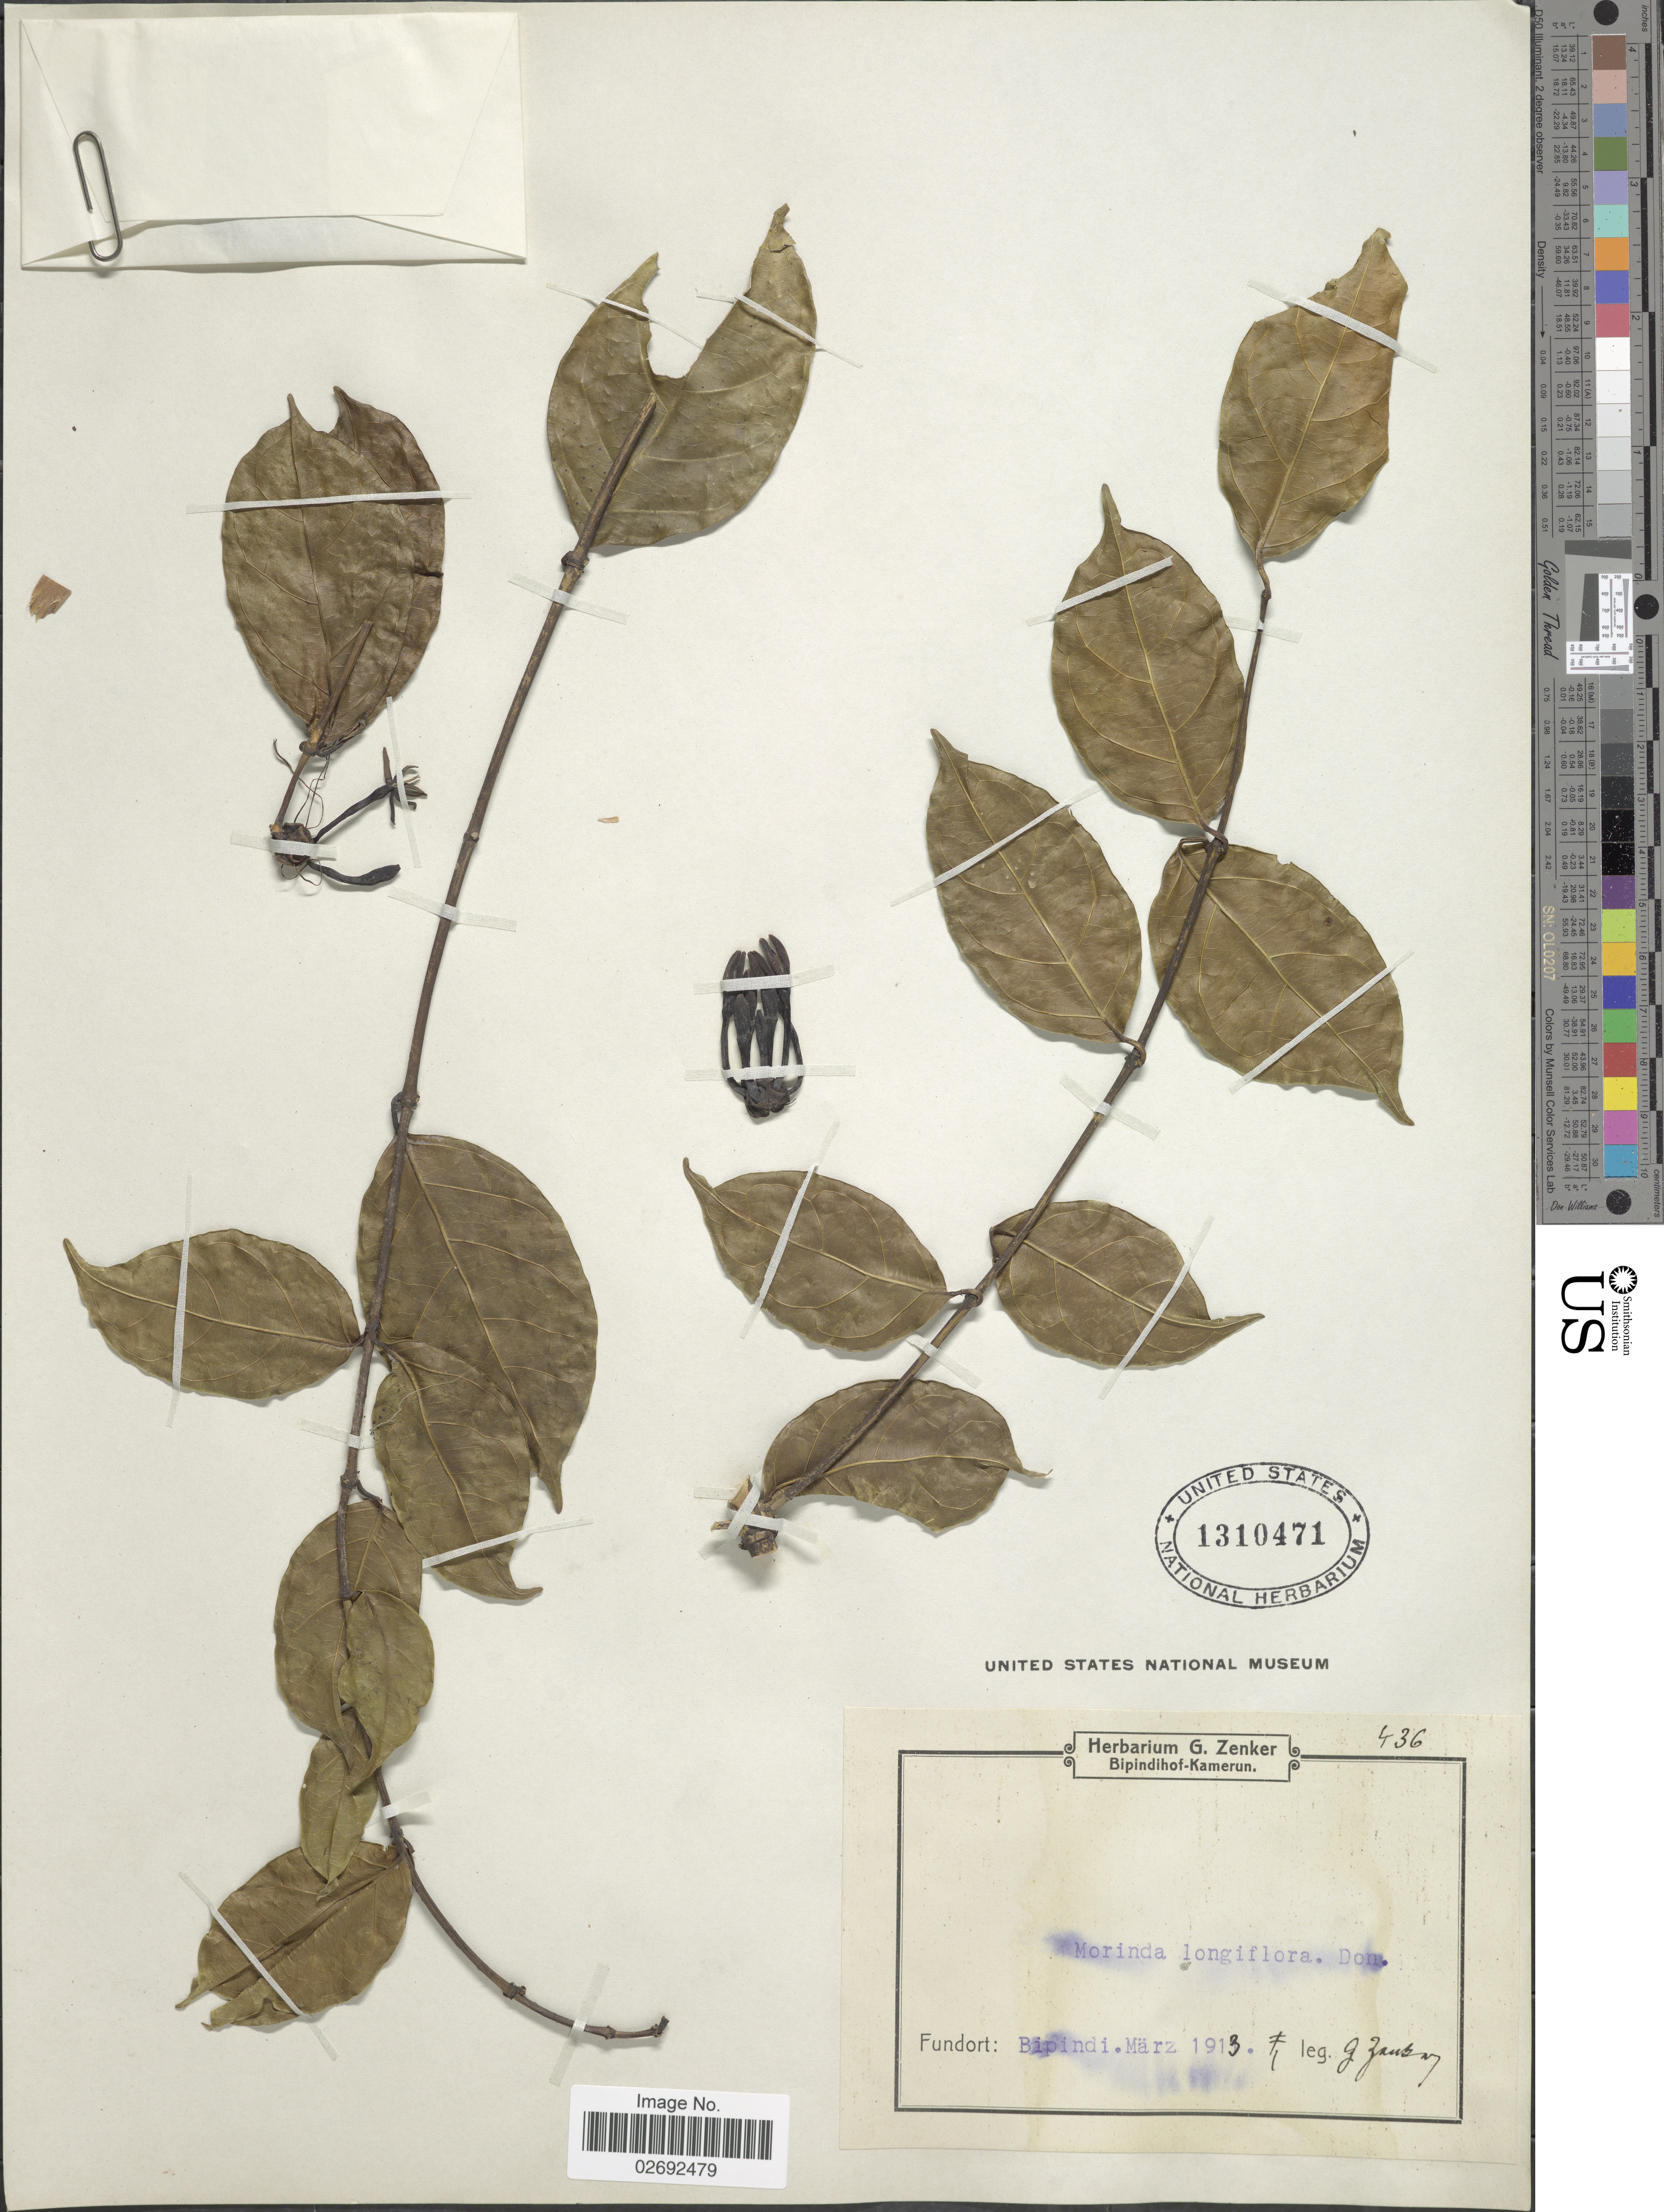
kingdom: Plantae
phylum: Tracheophyta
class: Magnoliopsida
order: Gentianales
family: Rubiaceae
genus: Morinda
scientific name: Morinda longiflora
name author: A. Chev.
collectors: G. A. Zenker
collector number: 436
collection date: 1913-03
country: Cameroon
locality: Bipindi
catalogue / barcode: US 1310471